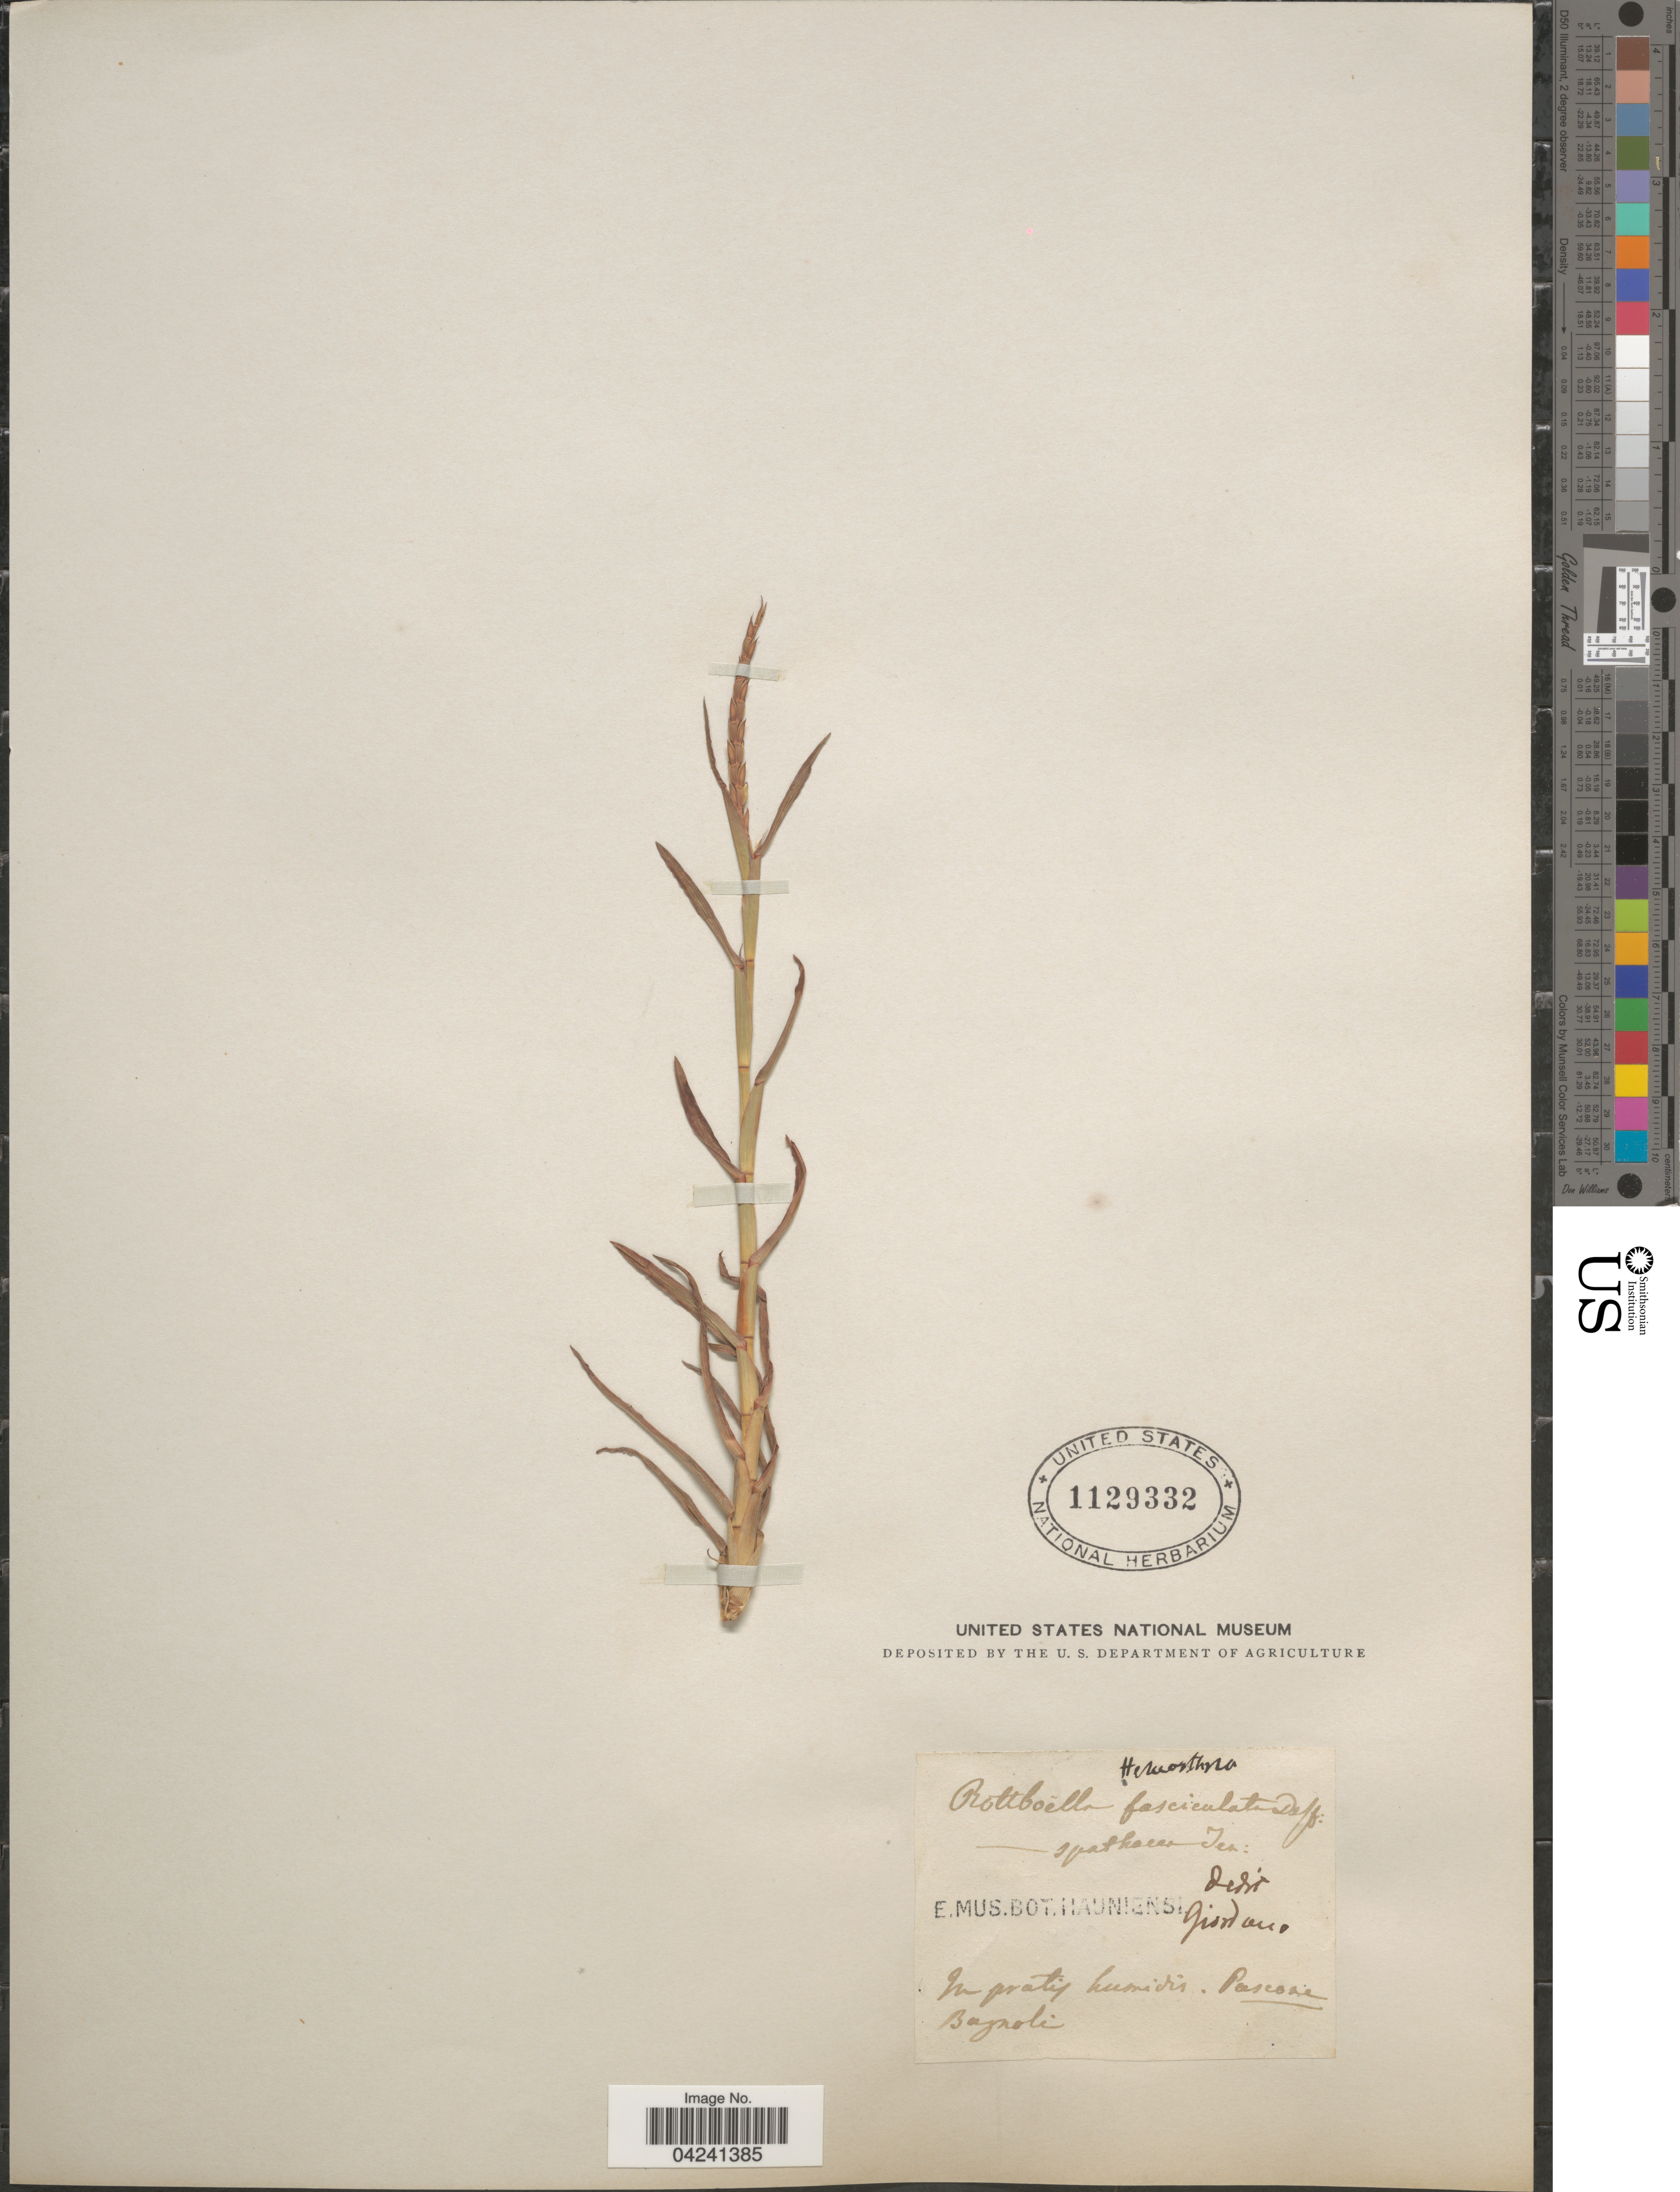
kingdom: Plantae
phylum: Tracheophyta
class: Liliopsida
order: Poales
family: Poaceae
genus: Hemarthria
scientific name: Hemarthria altissima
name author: (Poir.) Stapf & C. E. Hubb.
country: Italy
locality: In pratis humidis Pascoae [interpreted] Bagnoli.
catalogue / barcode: US 1129332